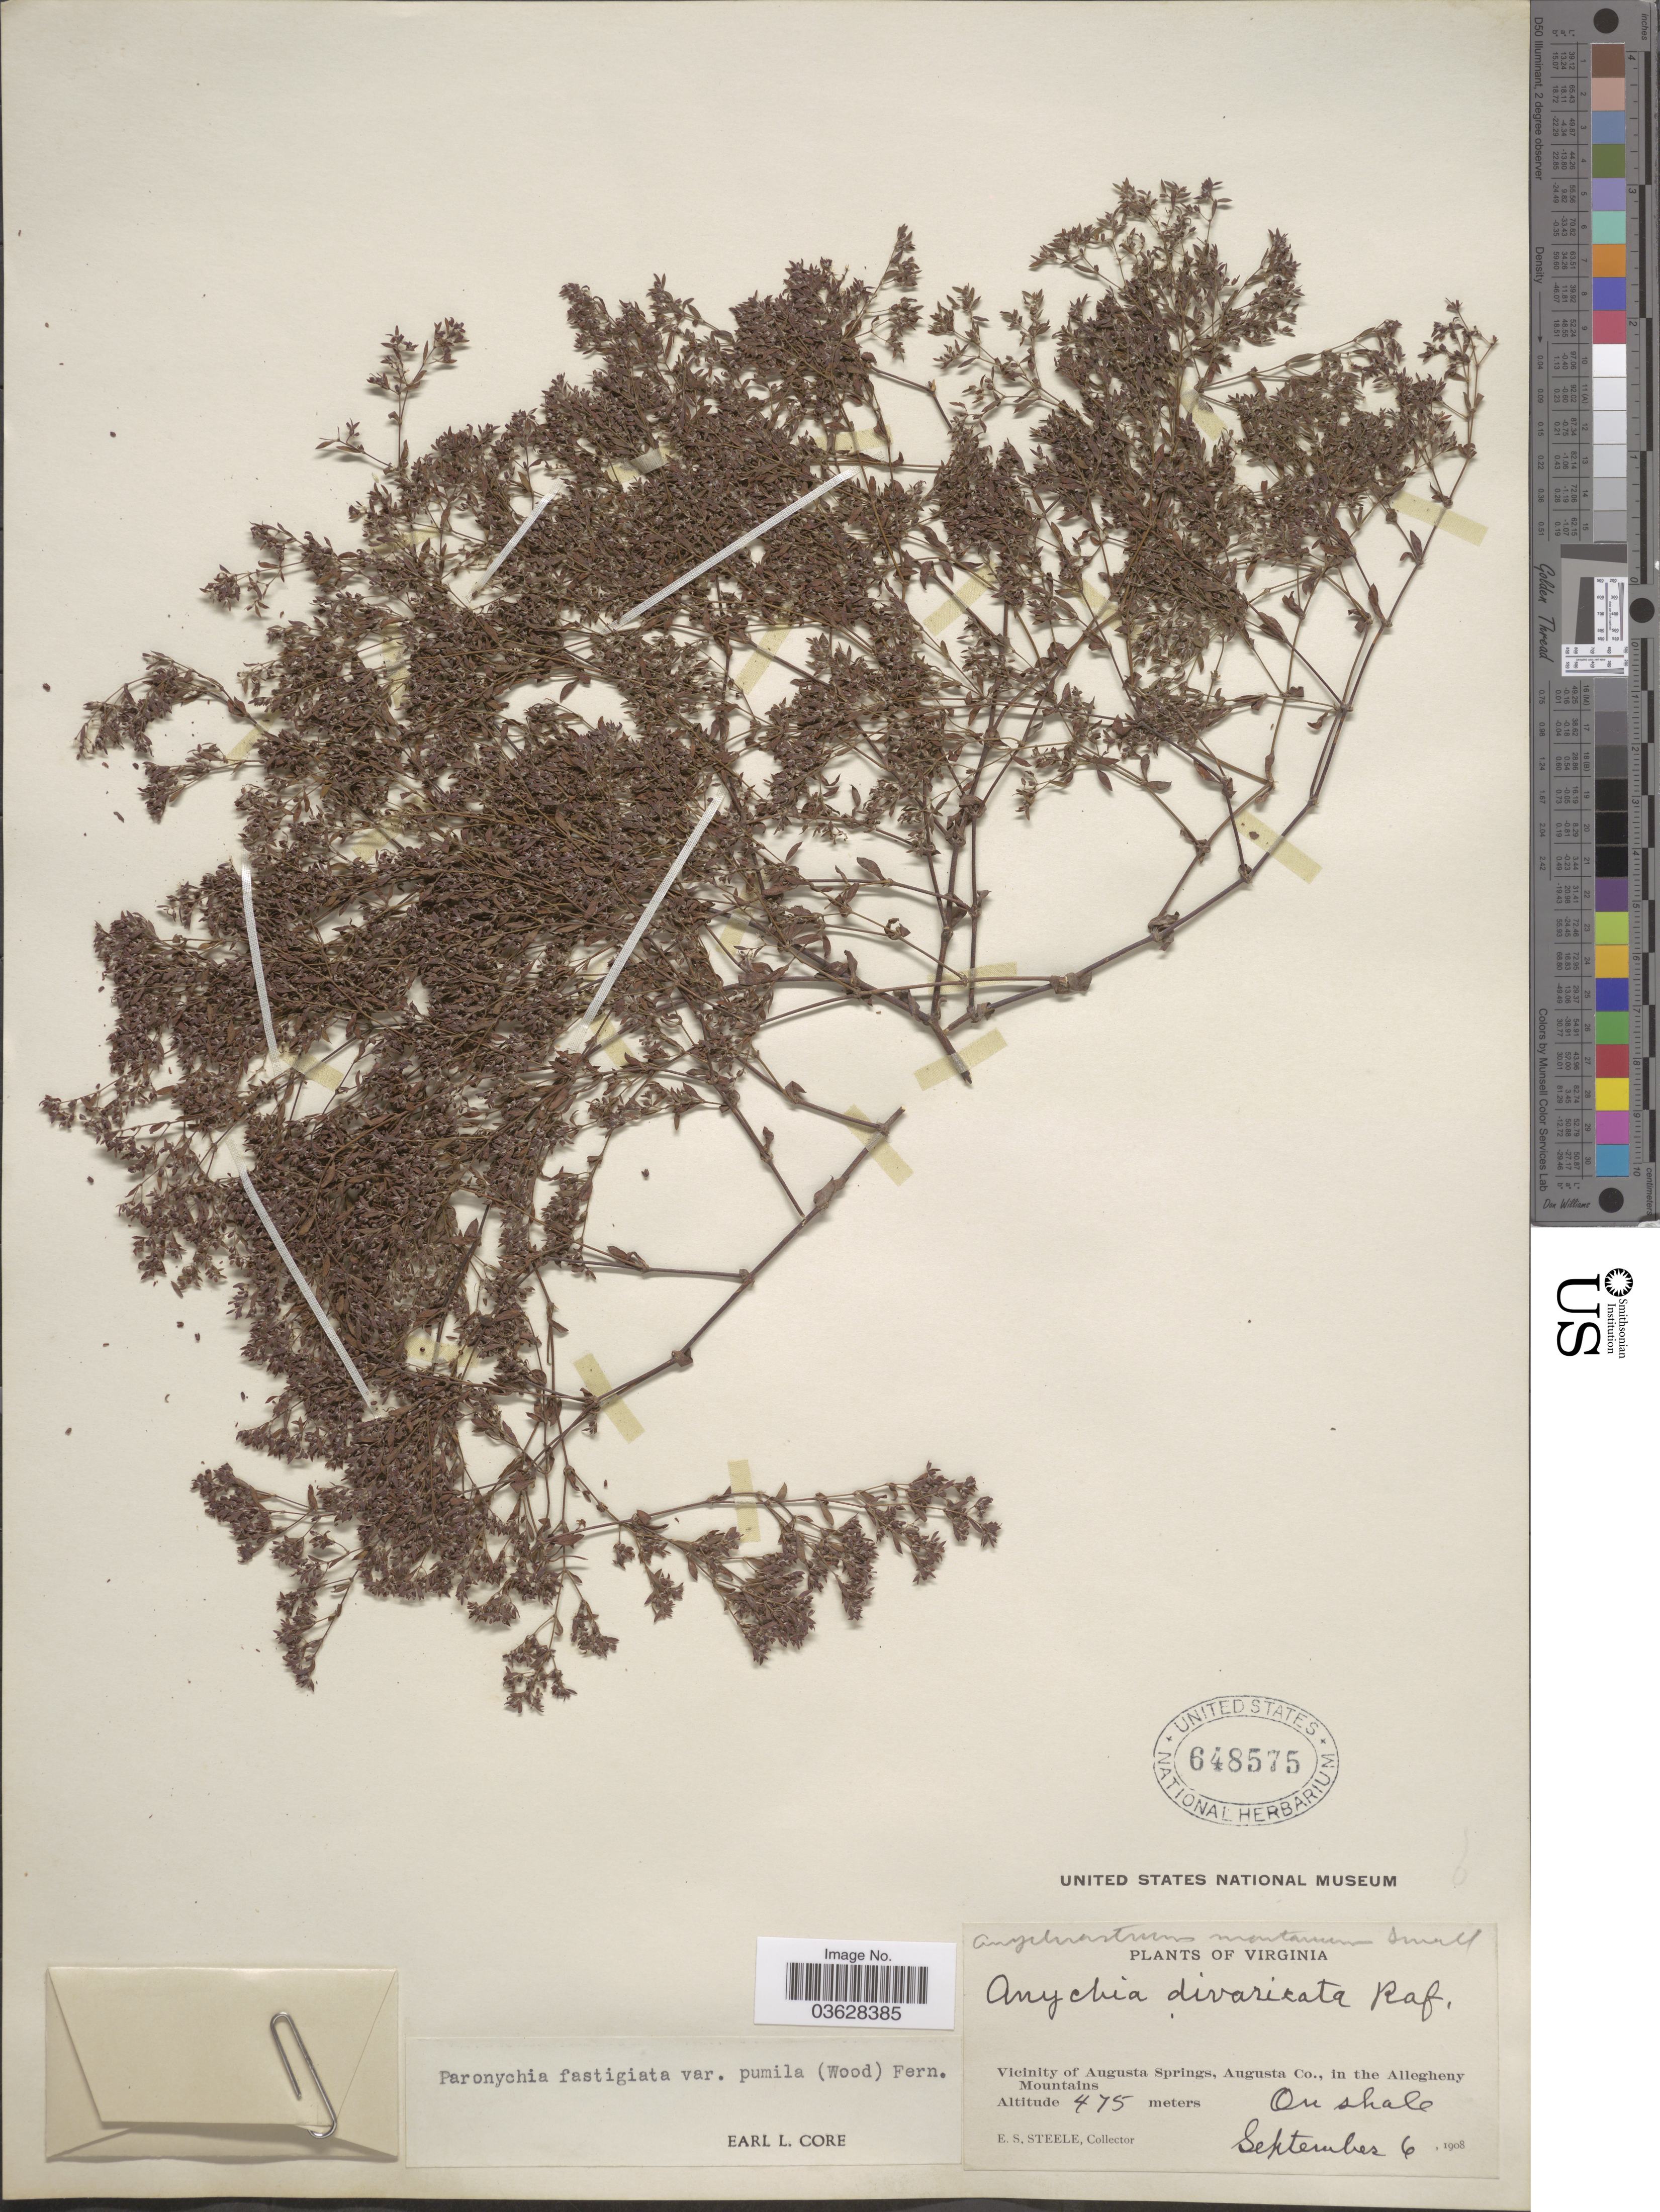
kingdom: Plantae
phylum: Tracheophyta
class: Magnoliopsida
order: Caryophyllales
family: Caryophyllaceae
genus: Paronychia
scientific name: Paronychia fastigiata var. pumila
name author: (Alph. Wood) Fernald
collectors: E. Steele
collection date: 1908-09-06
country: United States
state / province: Virginia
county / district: Augusta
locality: Vicinity of Augusta Springs, Augusta Co., in the Allegheny Mountains.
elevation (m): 475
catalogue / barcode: US 648575